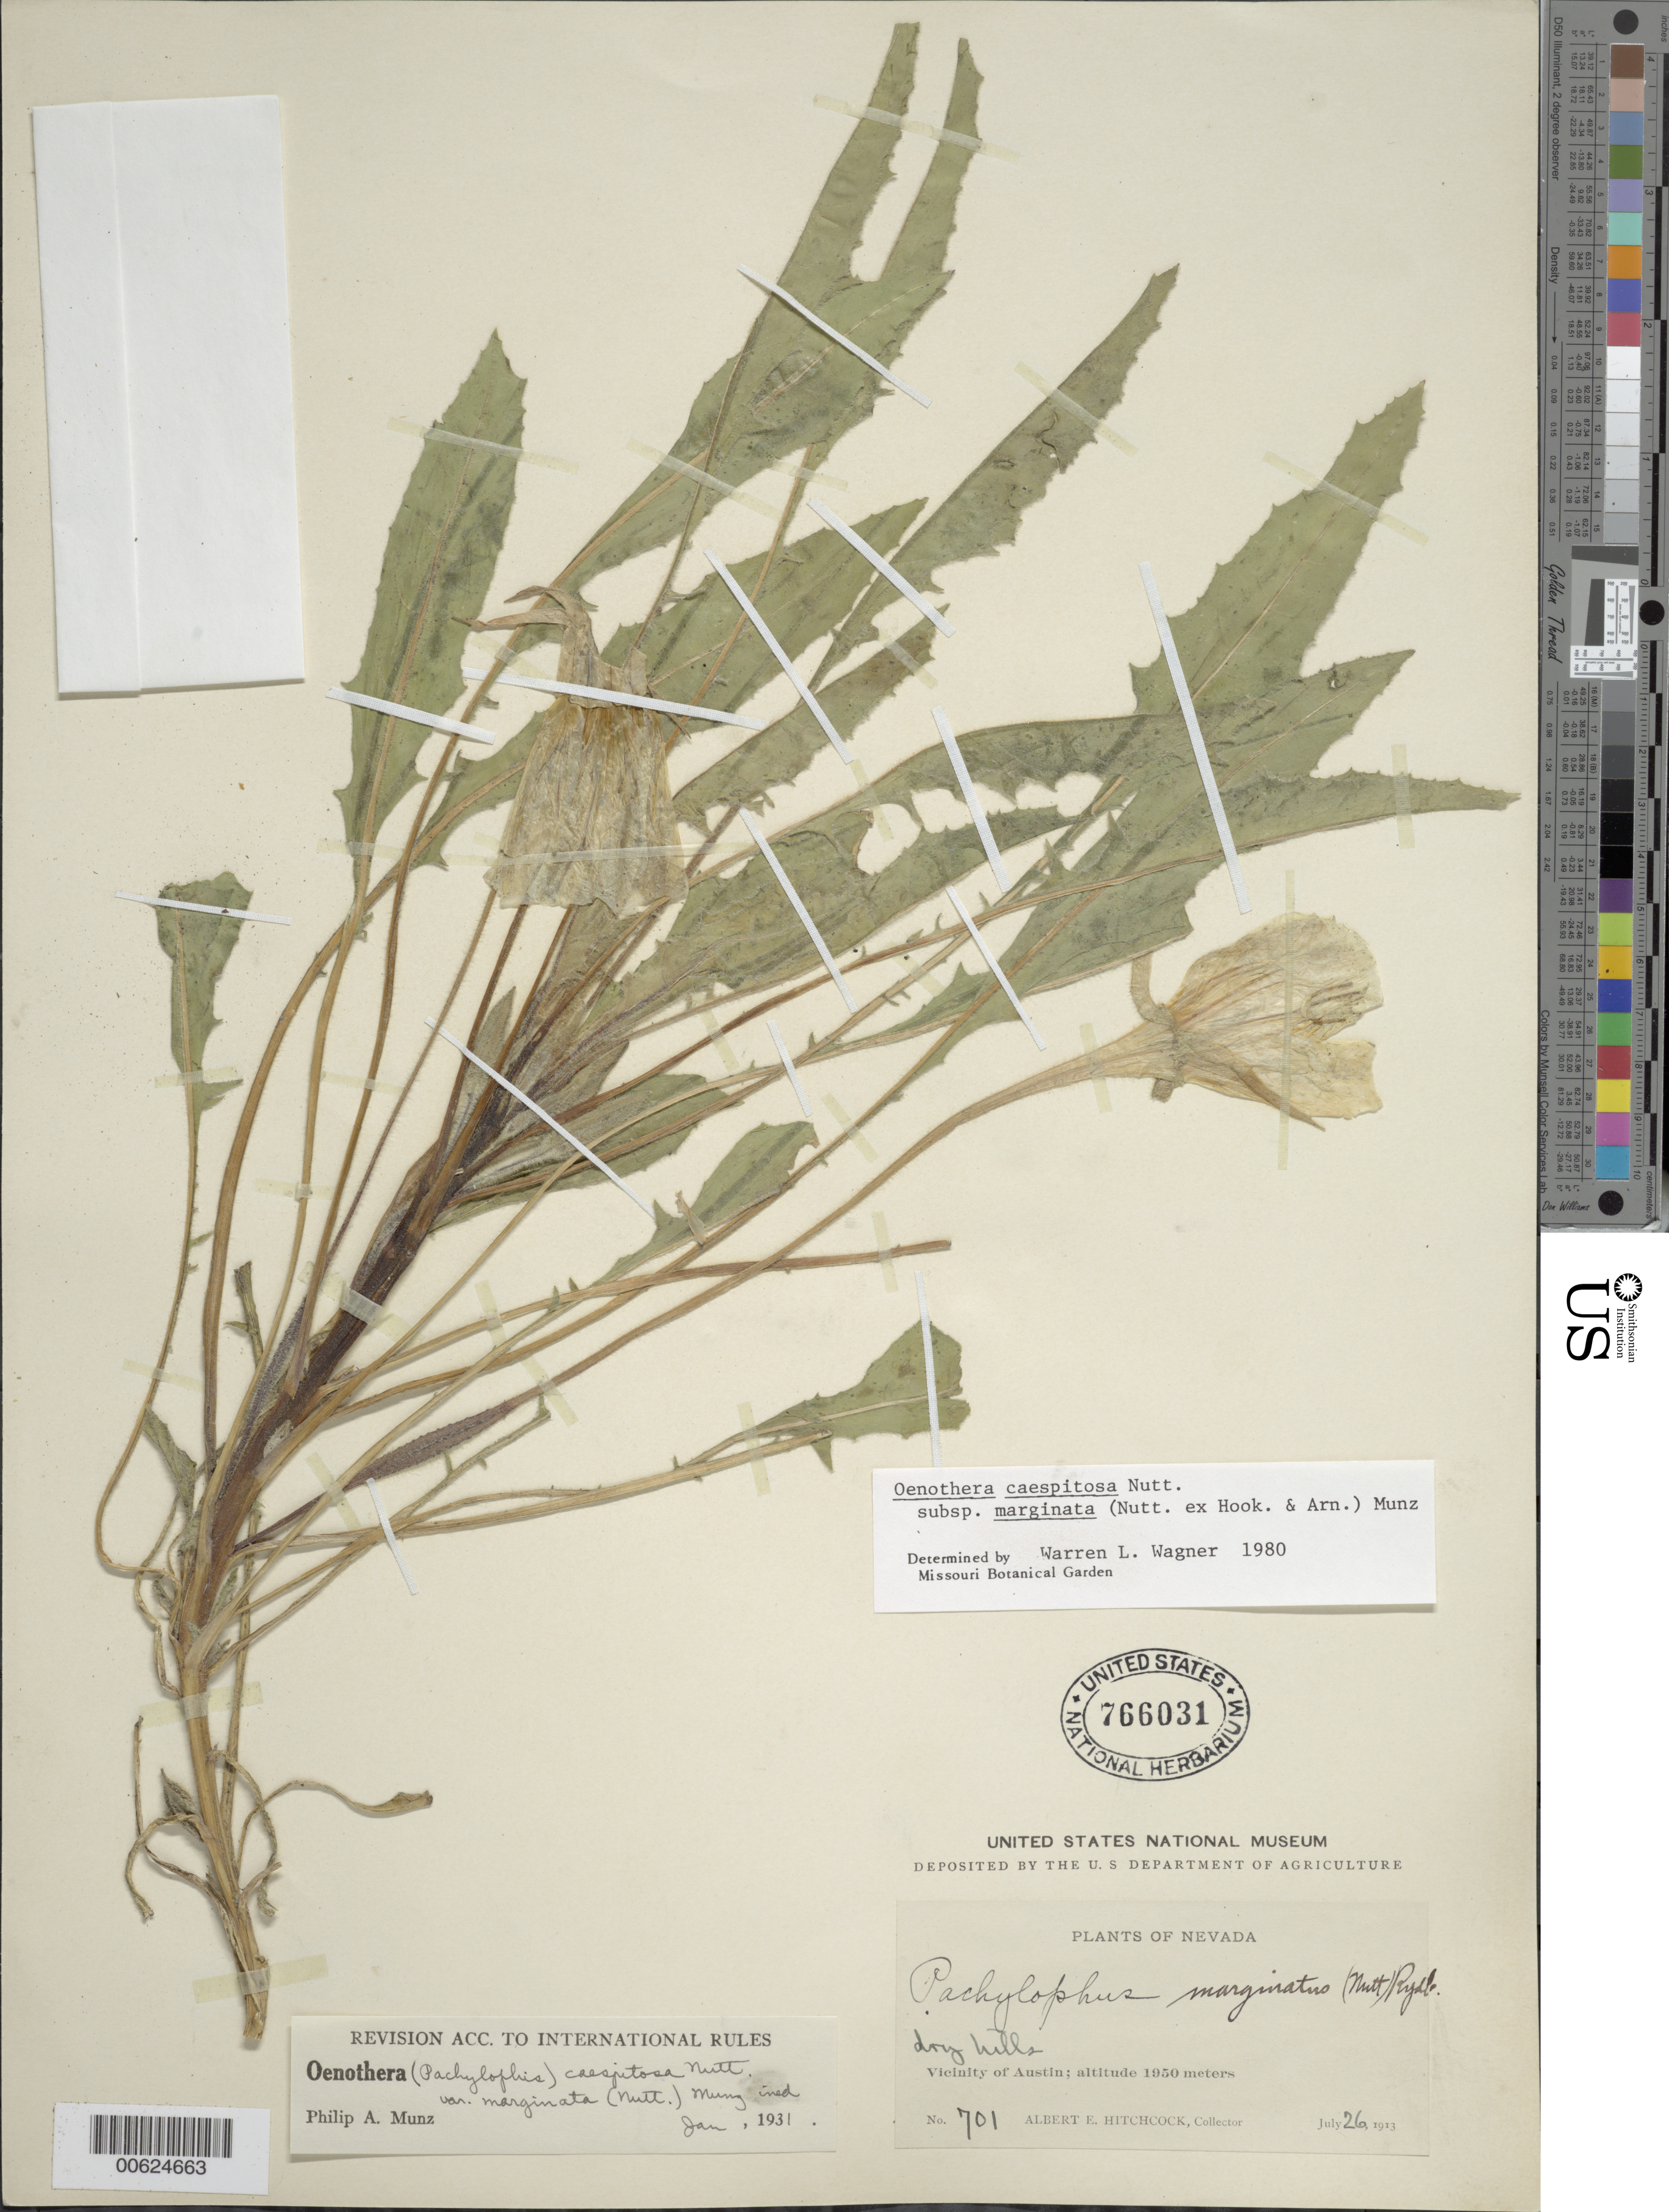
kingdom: Plantae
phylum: Tracheophyta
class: Magnoliopsida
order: Myrtales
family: Onagraceae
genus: Oenothera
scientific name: Oenothera cespitosa subsp. marginata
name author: (Nutt. ex Hook. & Arn.) Munz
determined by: Wagner, W. L., (BOT), Smithsonian Institution - National Museum of Natural History (UNITED STATES)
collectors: A. S. Hitchcock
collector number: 701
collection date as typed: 26 Jul 1913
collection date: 1913-07-26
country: United States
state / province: Nevada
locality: Austin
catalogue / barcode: US 766031